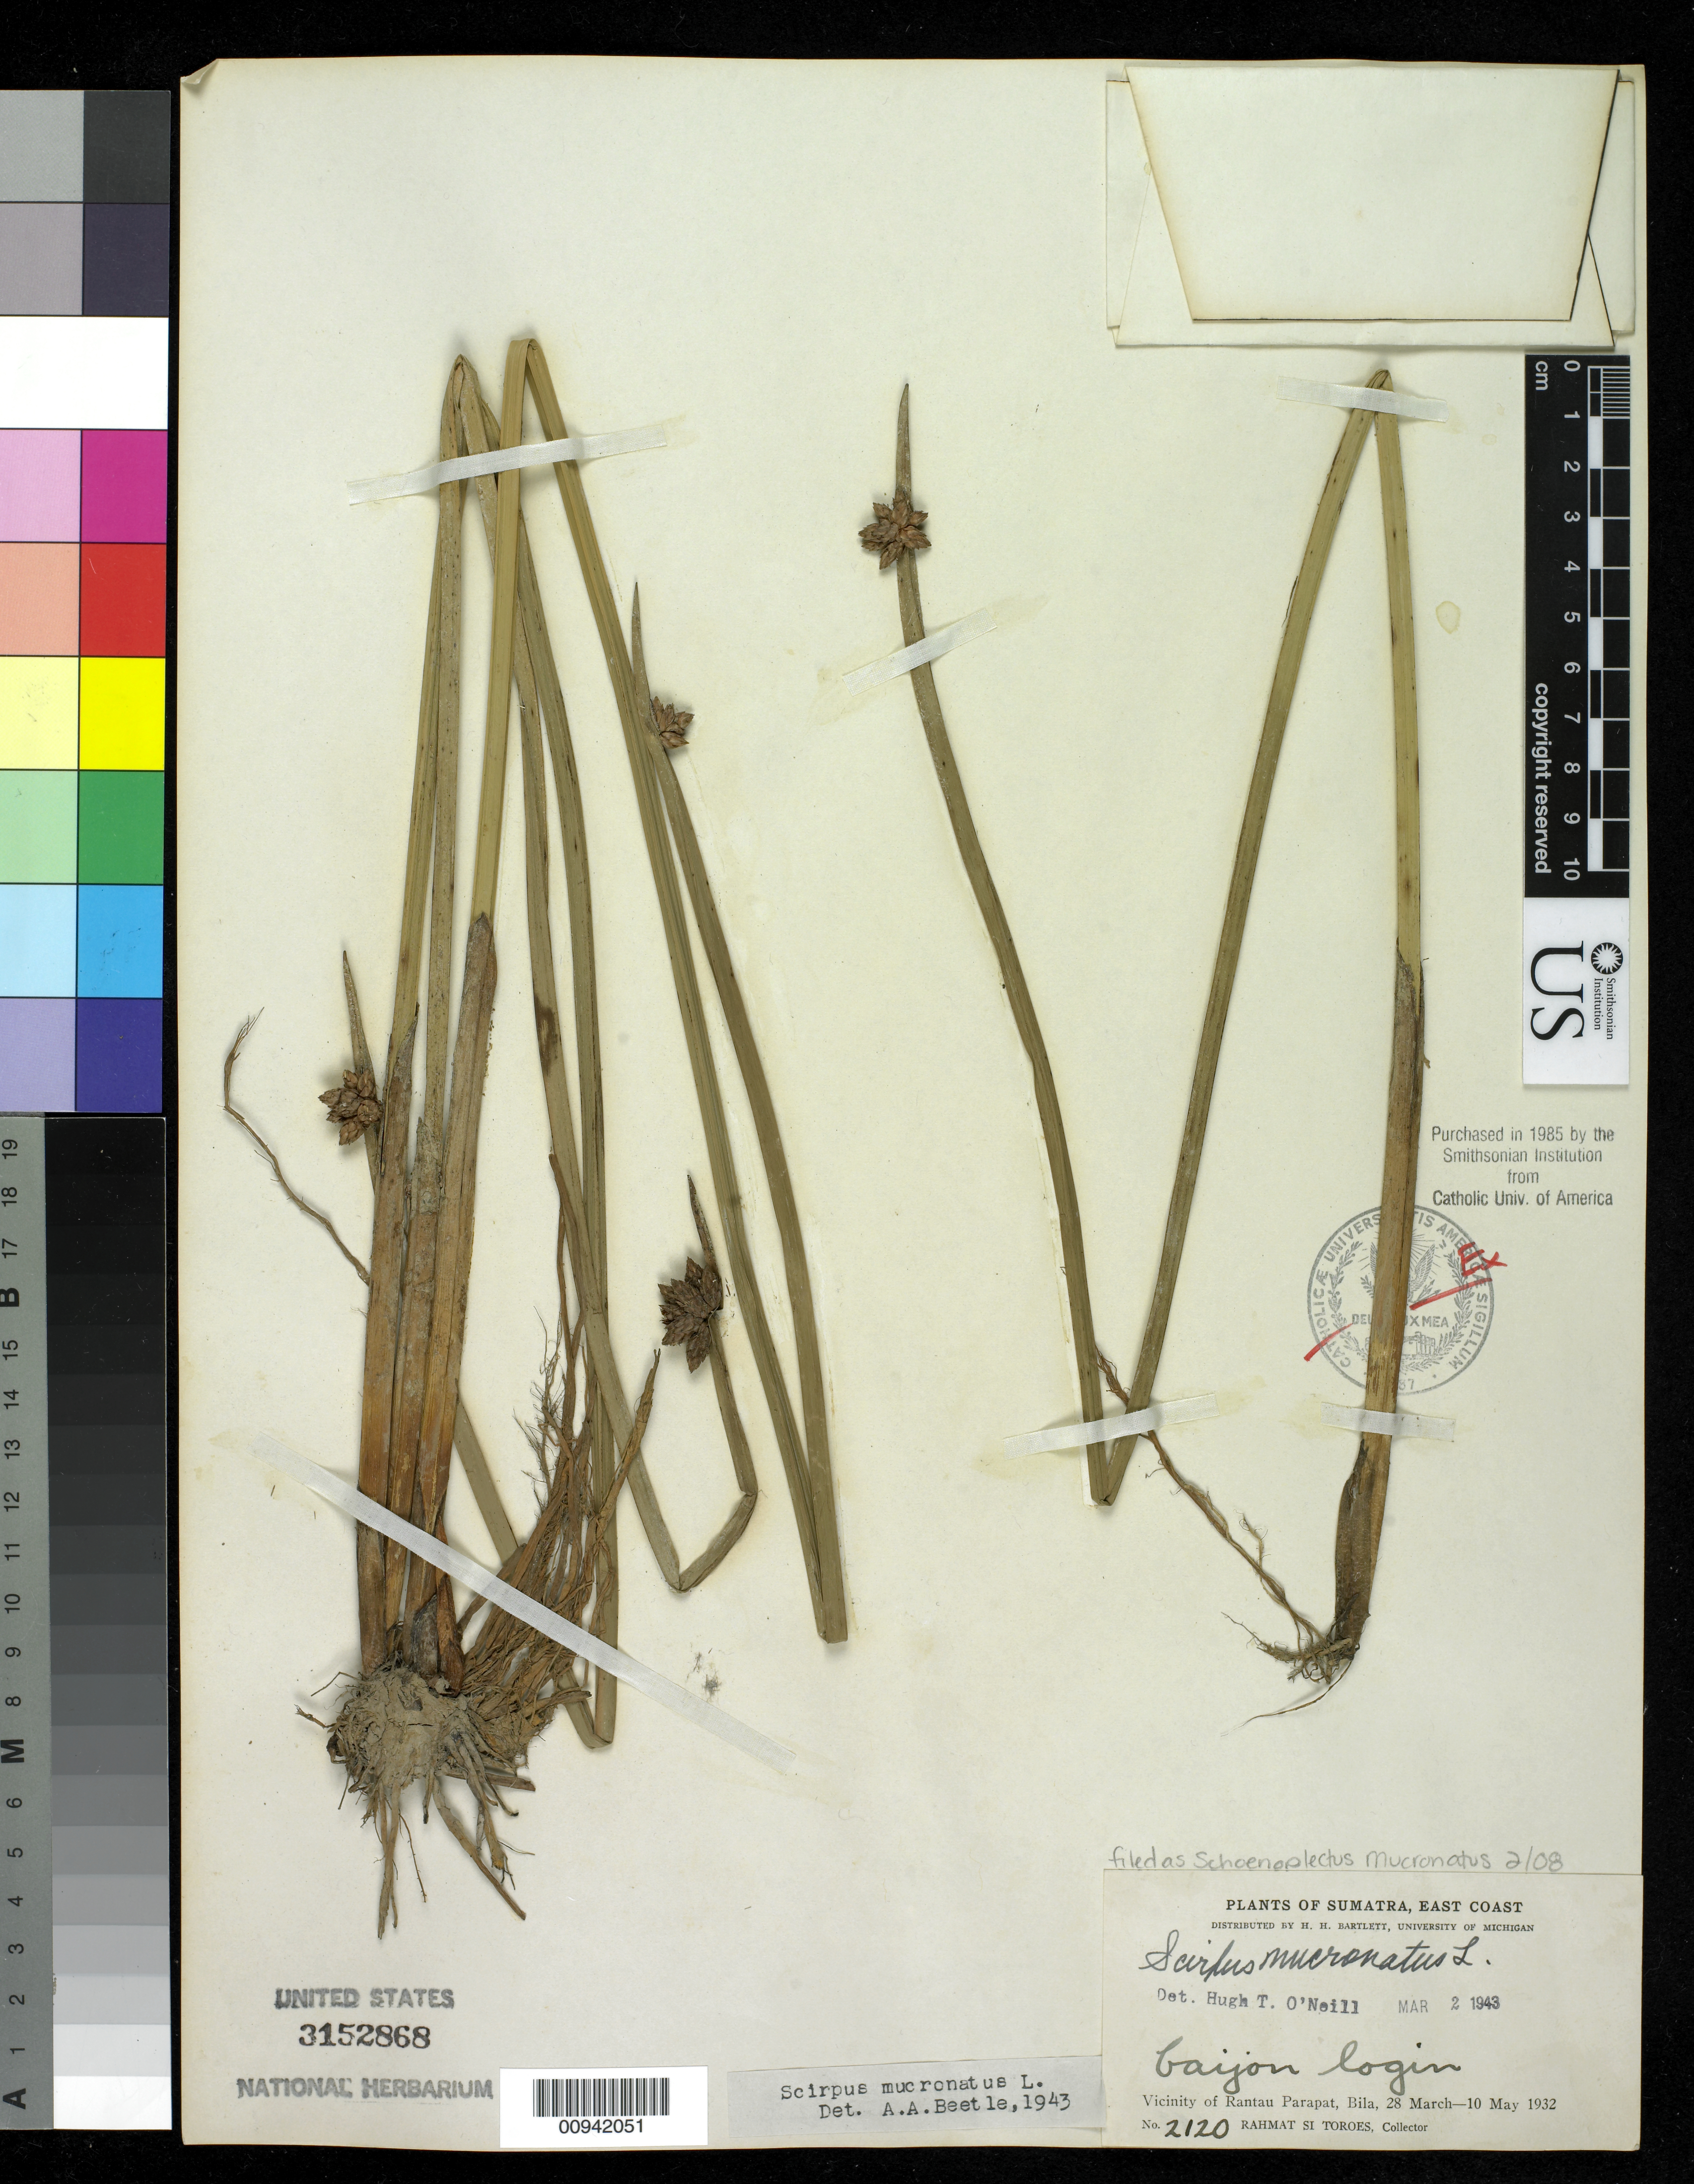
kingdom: Plantae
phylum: Tracheophyta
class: Liliopsida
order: Poales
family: Cyperaceae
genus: Schoenoplectiella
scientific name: Schoenoplectiella mucronata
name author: (L.) Jung & Choi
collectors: Rahmat Si Boeea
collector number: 2120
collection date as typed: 28 Mar 1932 to 10 May 1932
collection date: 1932-03-28/1932-05-10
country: Indonesia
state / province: Sumatra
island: Sumatra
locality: (East Coast) Vicinity of Rantau Parapat, Bila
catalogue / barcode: US 3152868